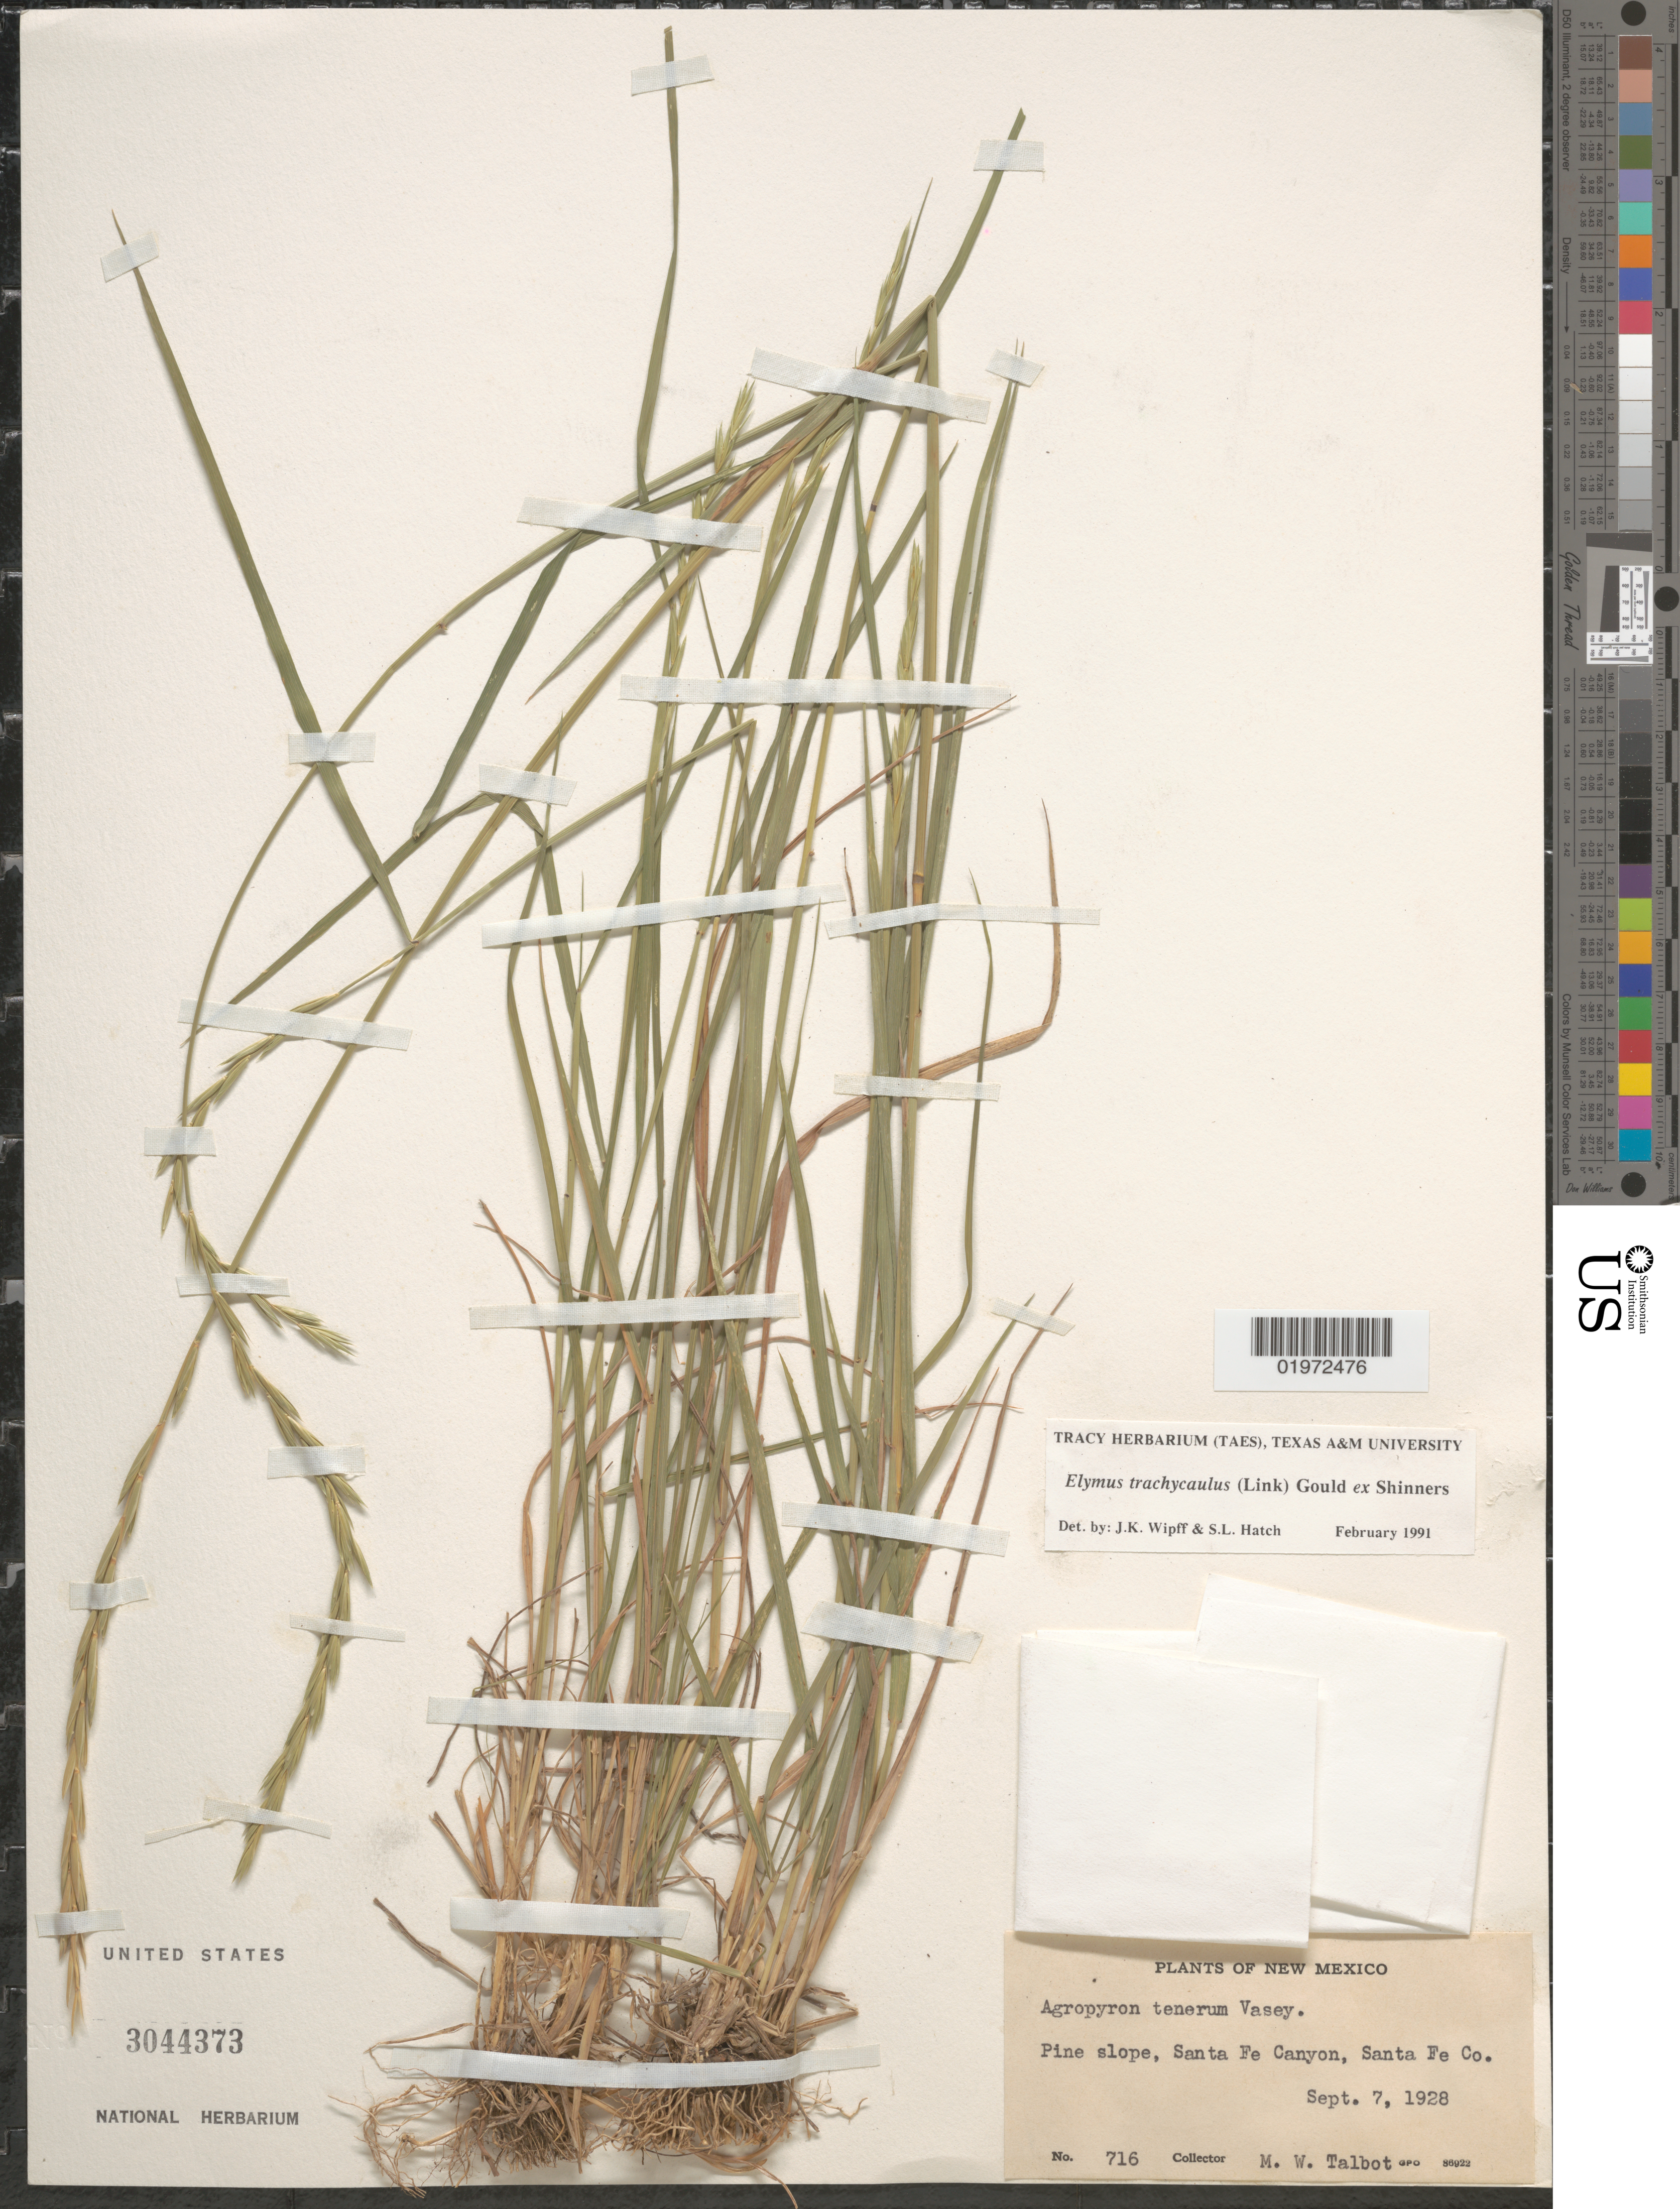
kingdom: Plantae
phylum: Tracheophyta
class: Liliopsida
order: Poales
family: Poaceae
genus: Elymus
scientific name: Elymus trachycaulus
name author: (Link) Gould ex Shinners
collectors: M. Talbot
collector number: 716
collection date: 1928-09-07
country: United States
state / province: New Mexico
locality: Pine slope, Santa Fe Canyon, Santa Fe Co.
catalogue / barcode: US 3044373